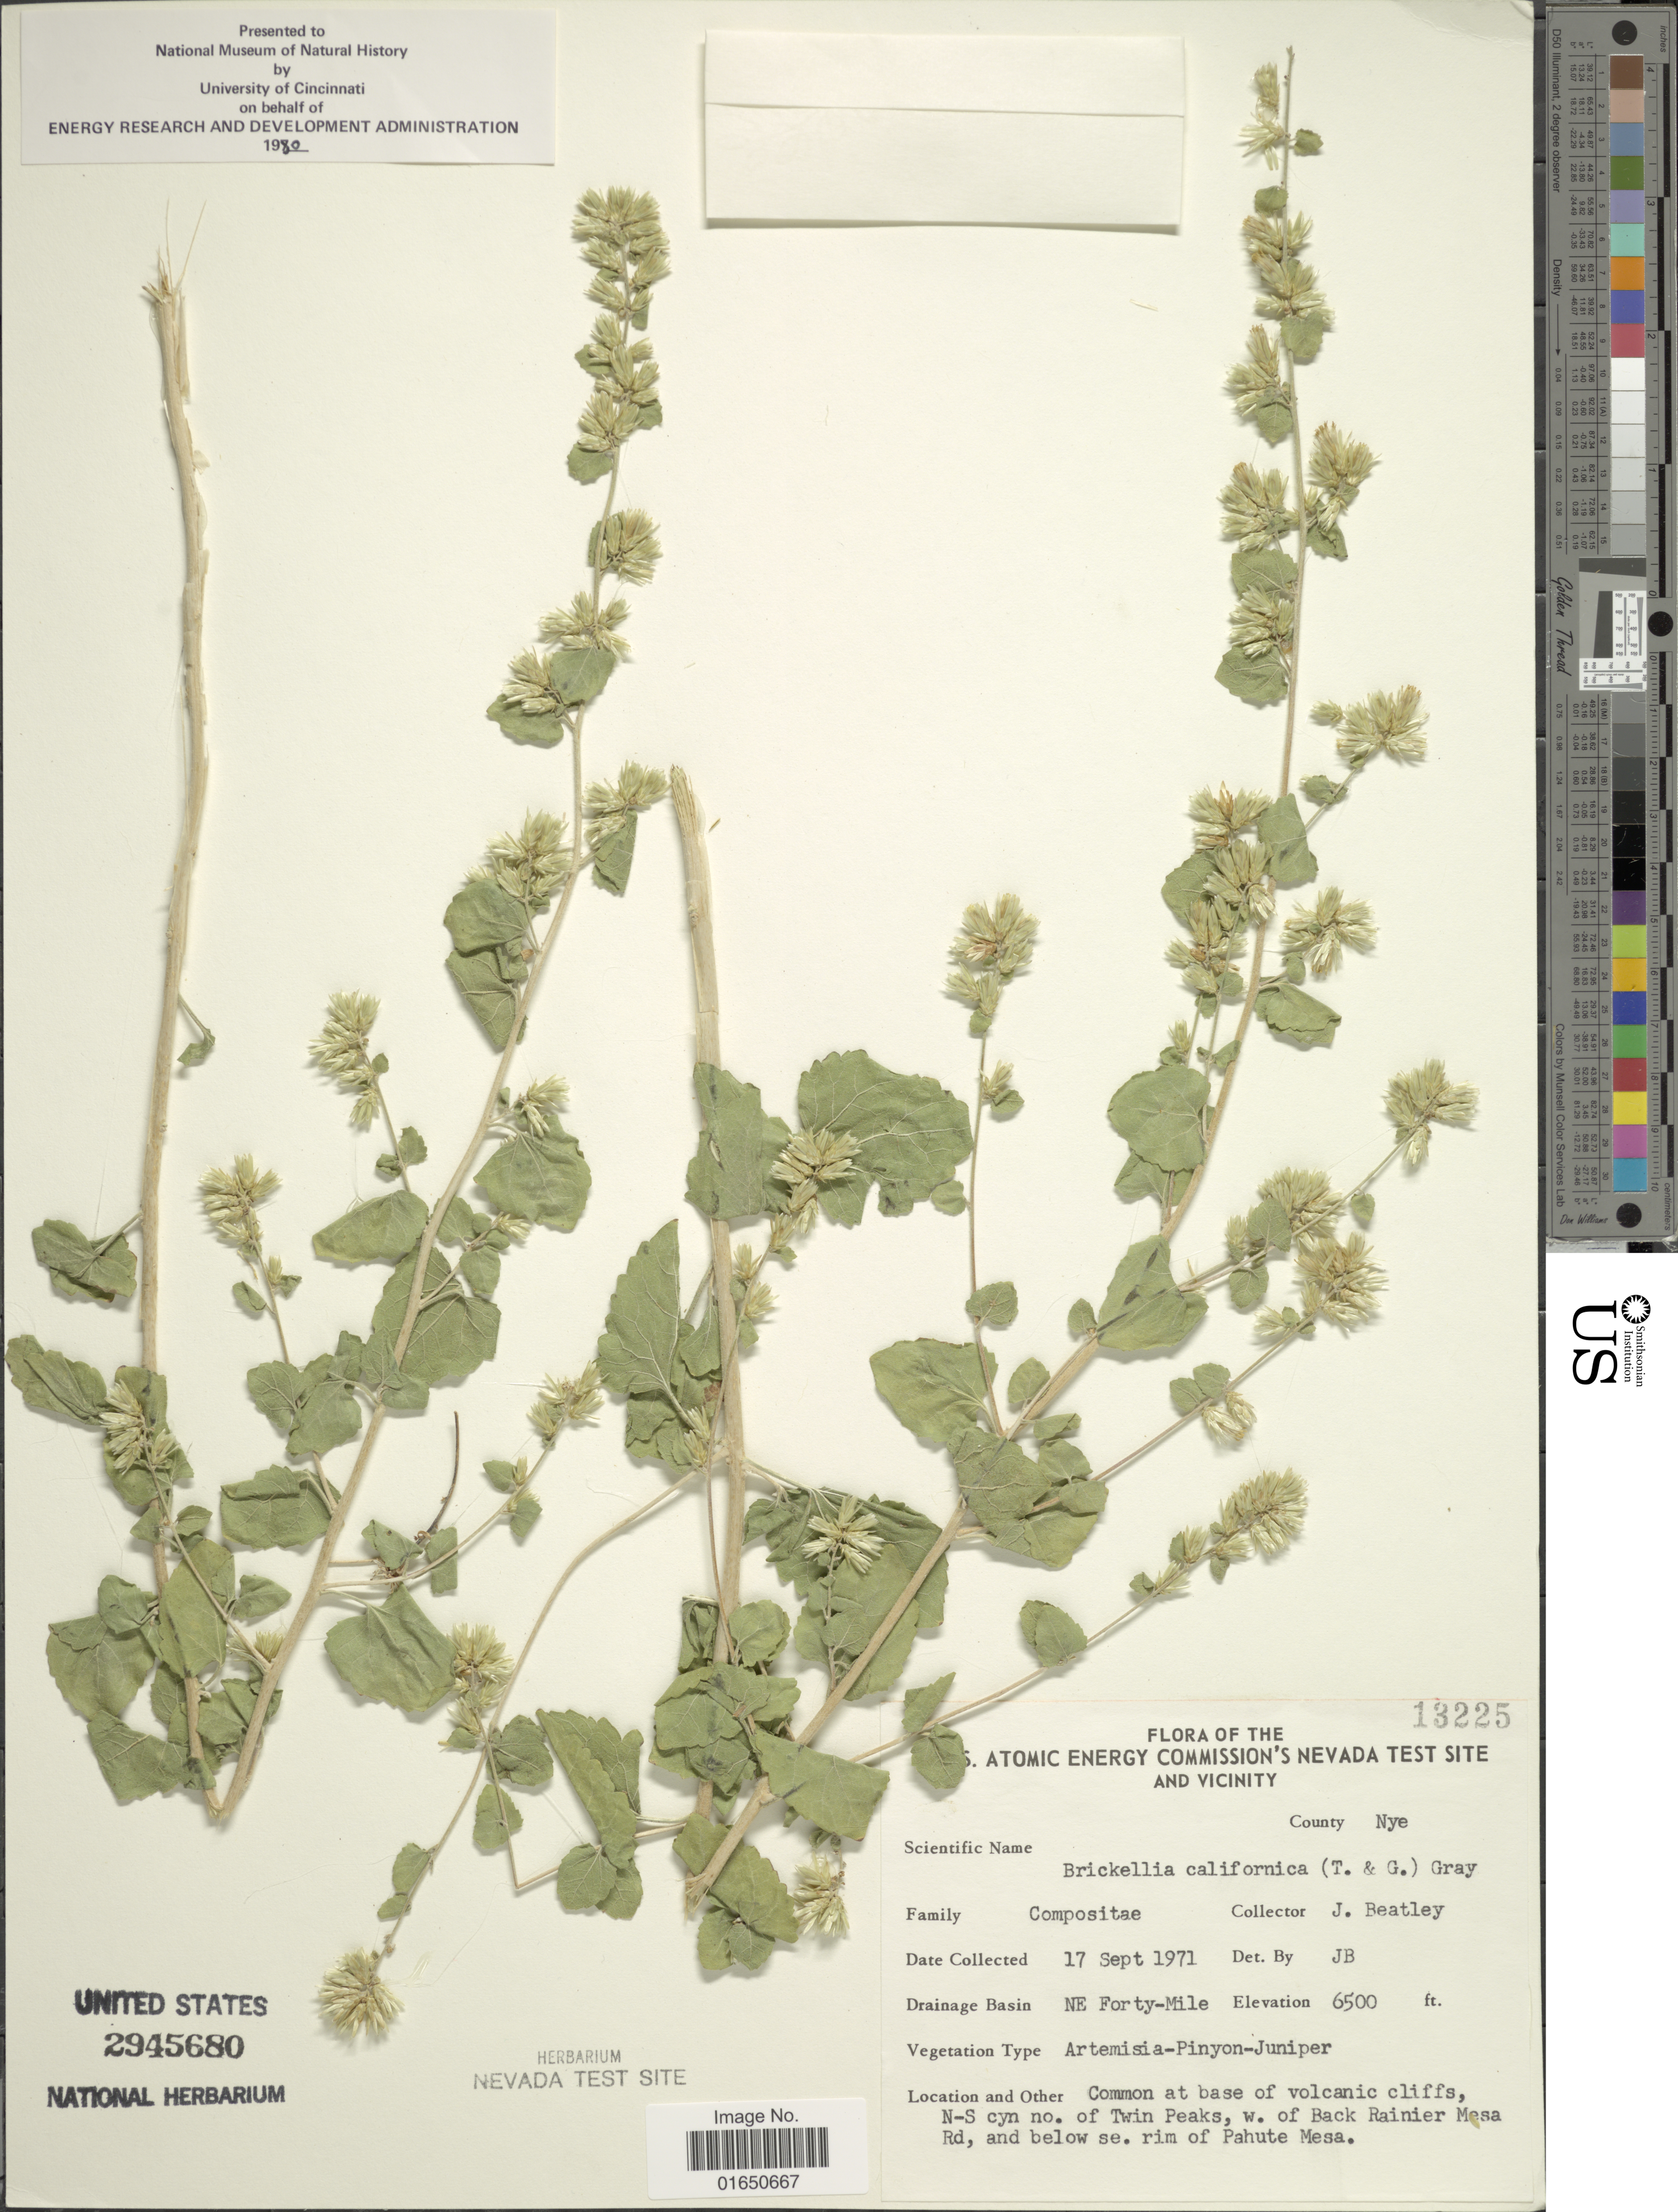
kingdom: Plantae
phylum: Tracheophyta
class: Magnoliopsida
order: Asterales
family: Asteraceae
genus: Brickellia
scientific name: Brickellia californica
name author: (Torr. & A. Gray) A. Gray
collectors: J. C. Beatley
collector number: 13225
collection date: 1971-09-17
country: United States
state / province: Nevada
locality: U. S. Atomic Energy Commission's Nevada's test site and vicinity. County Nye. Drainage Basin NE Forty-Mile. N-S cyn no. of Twin Peaks, w. of Back Rainier Mesa Rd, and below se. rim of Pahute Mesa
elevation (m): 1981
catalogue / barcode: US 2945680